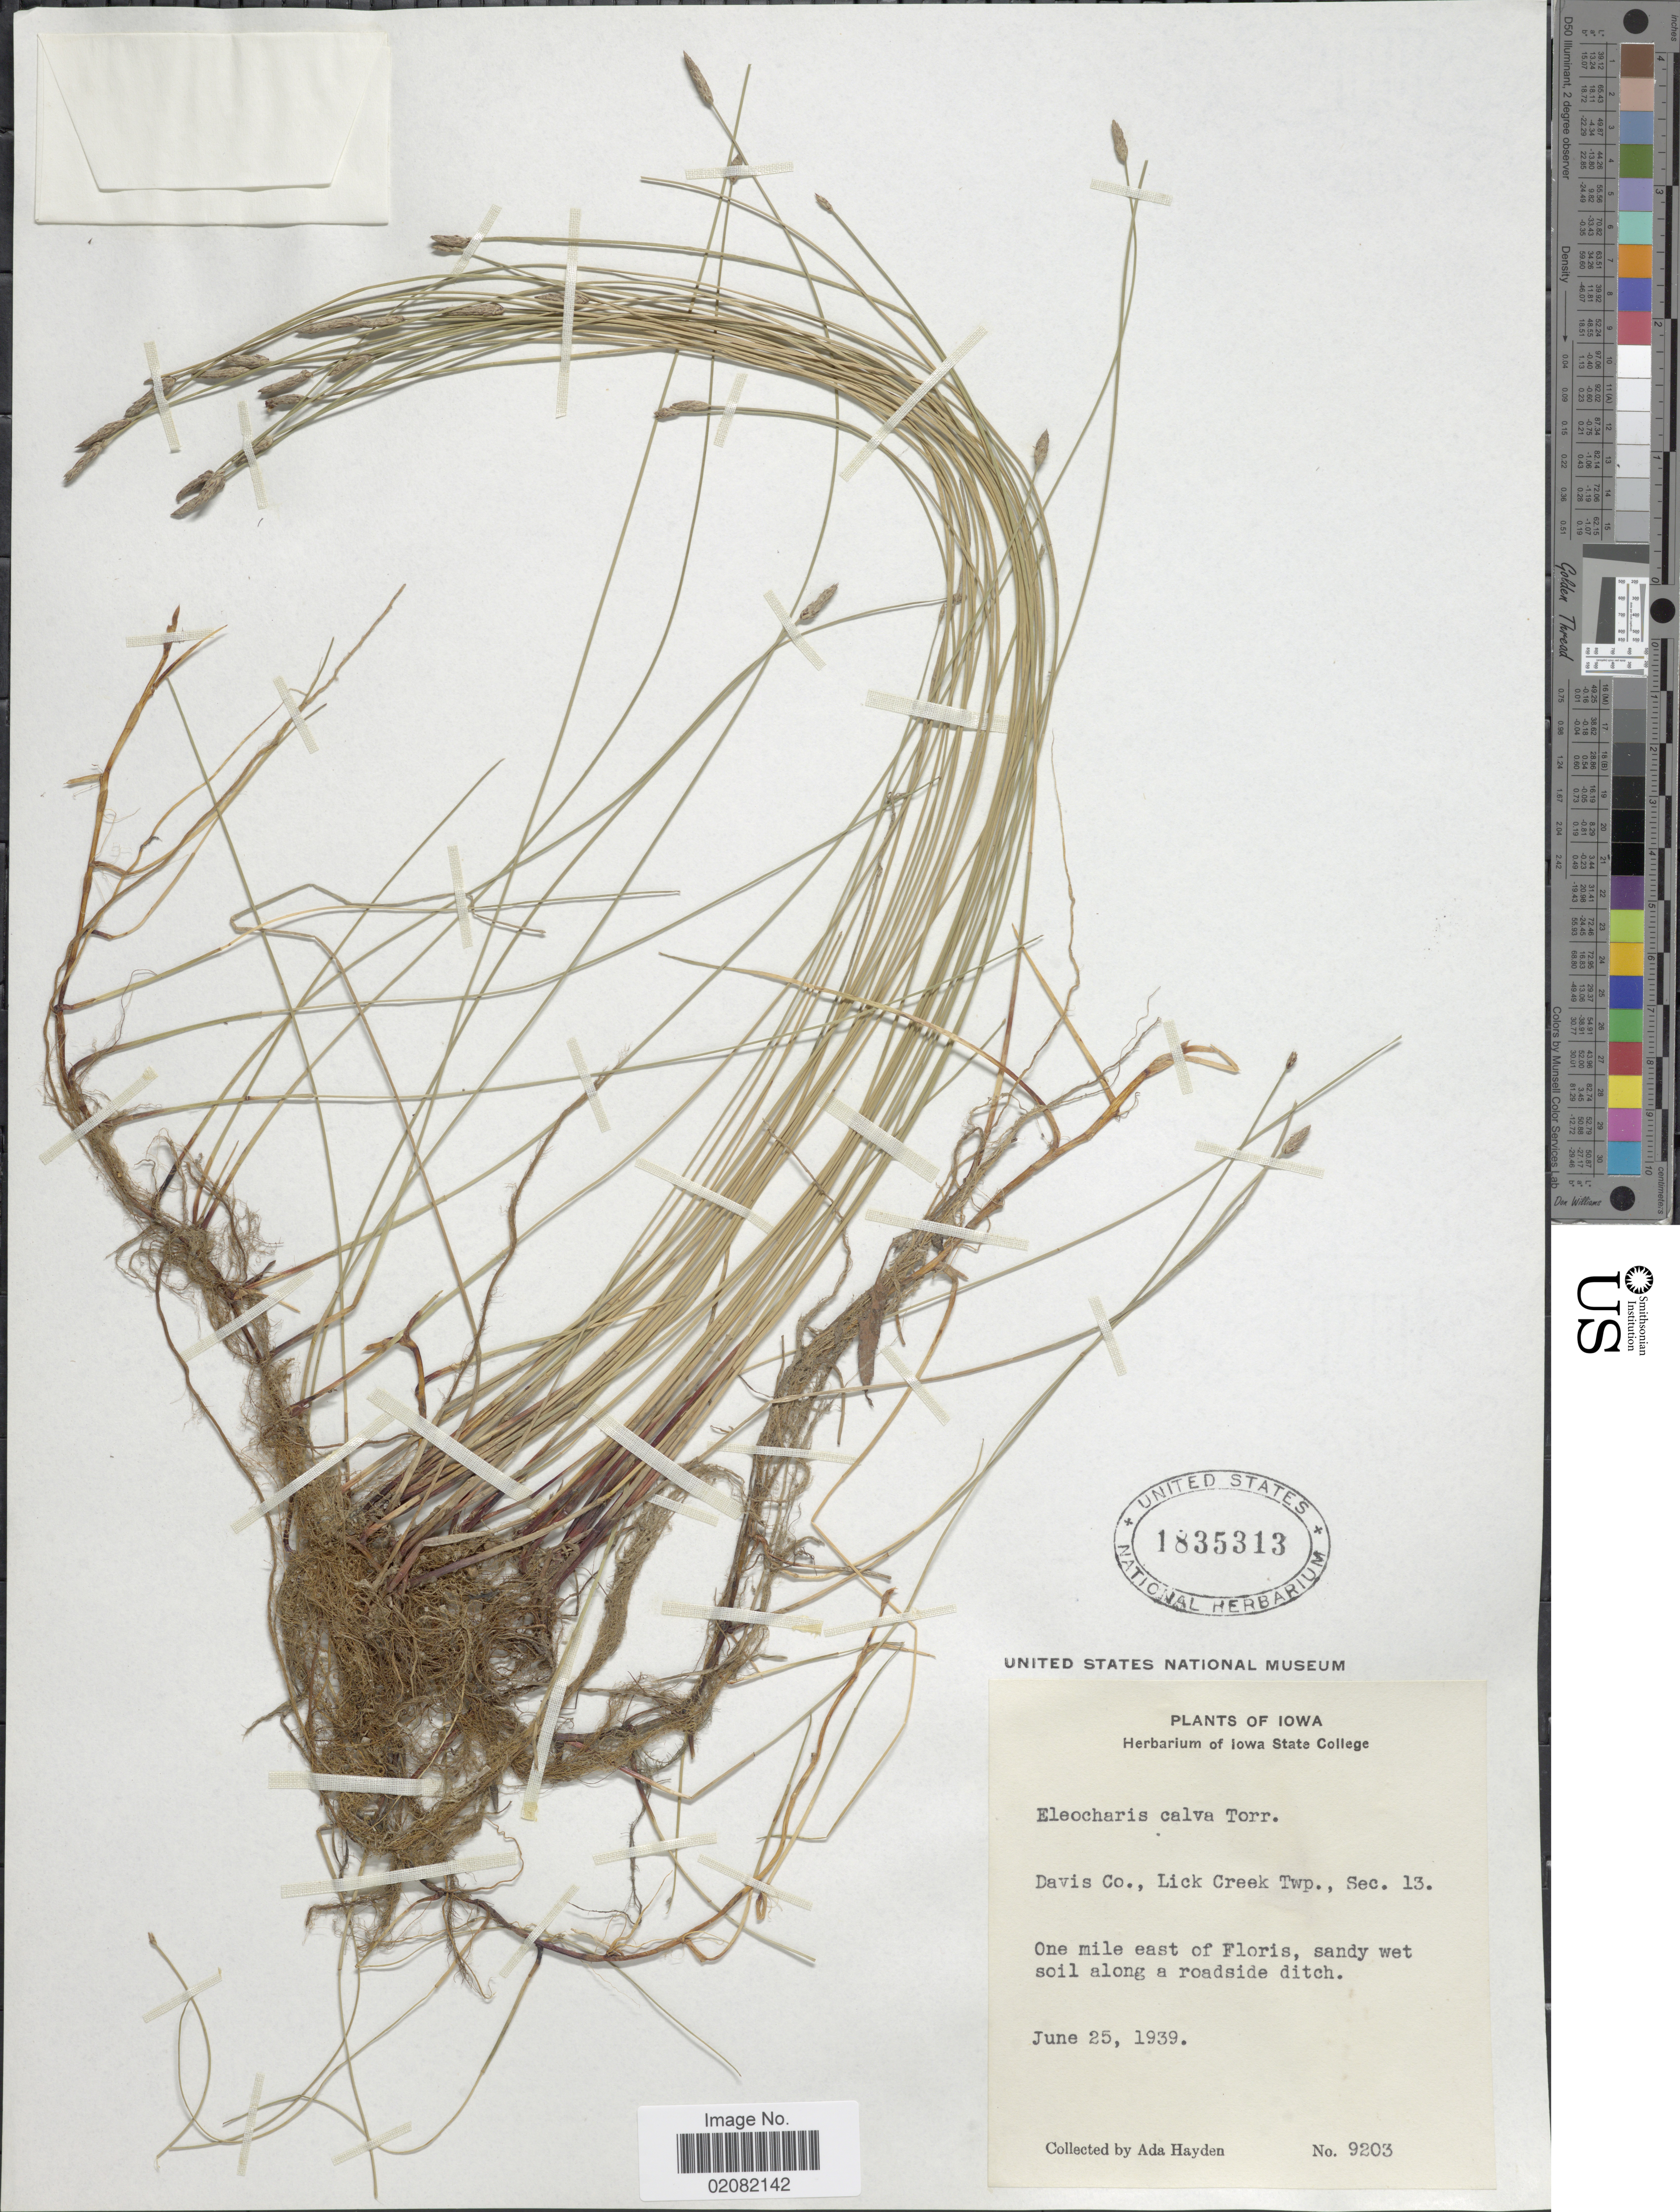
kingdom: Plantae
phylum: Tracheophyta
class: Liliopsida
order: Poales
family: Cyperaceae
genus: Eleocharis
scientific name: Eleocharis erythropoda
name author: Steud.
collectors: Ada Hayden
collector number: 9203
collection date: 1939-06-25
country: United States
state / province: Iowa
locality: Davis Co., Lick Creek Twp, Sec. 13, One mile east of Floris, sandy wet soil along a roadside ditch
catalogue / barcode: US 1835313